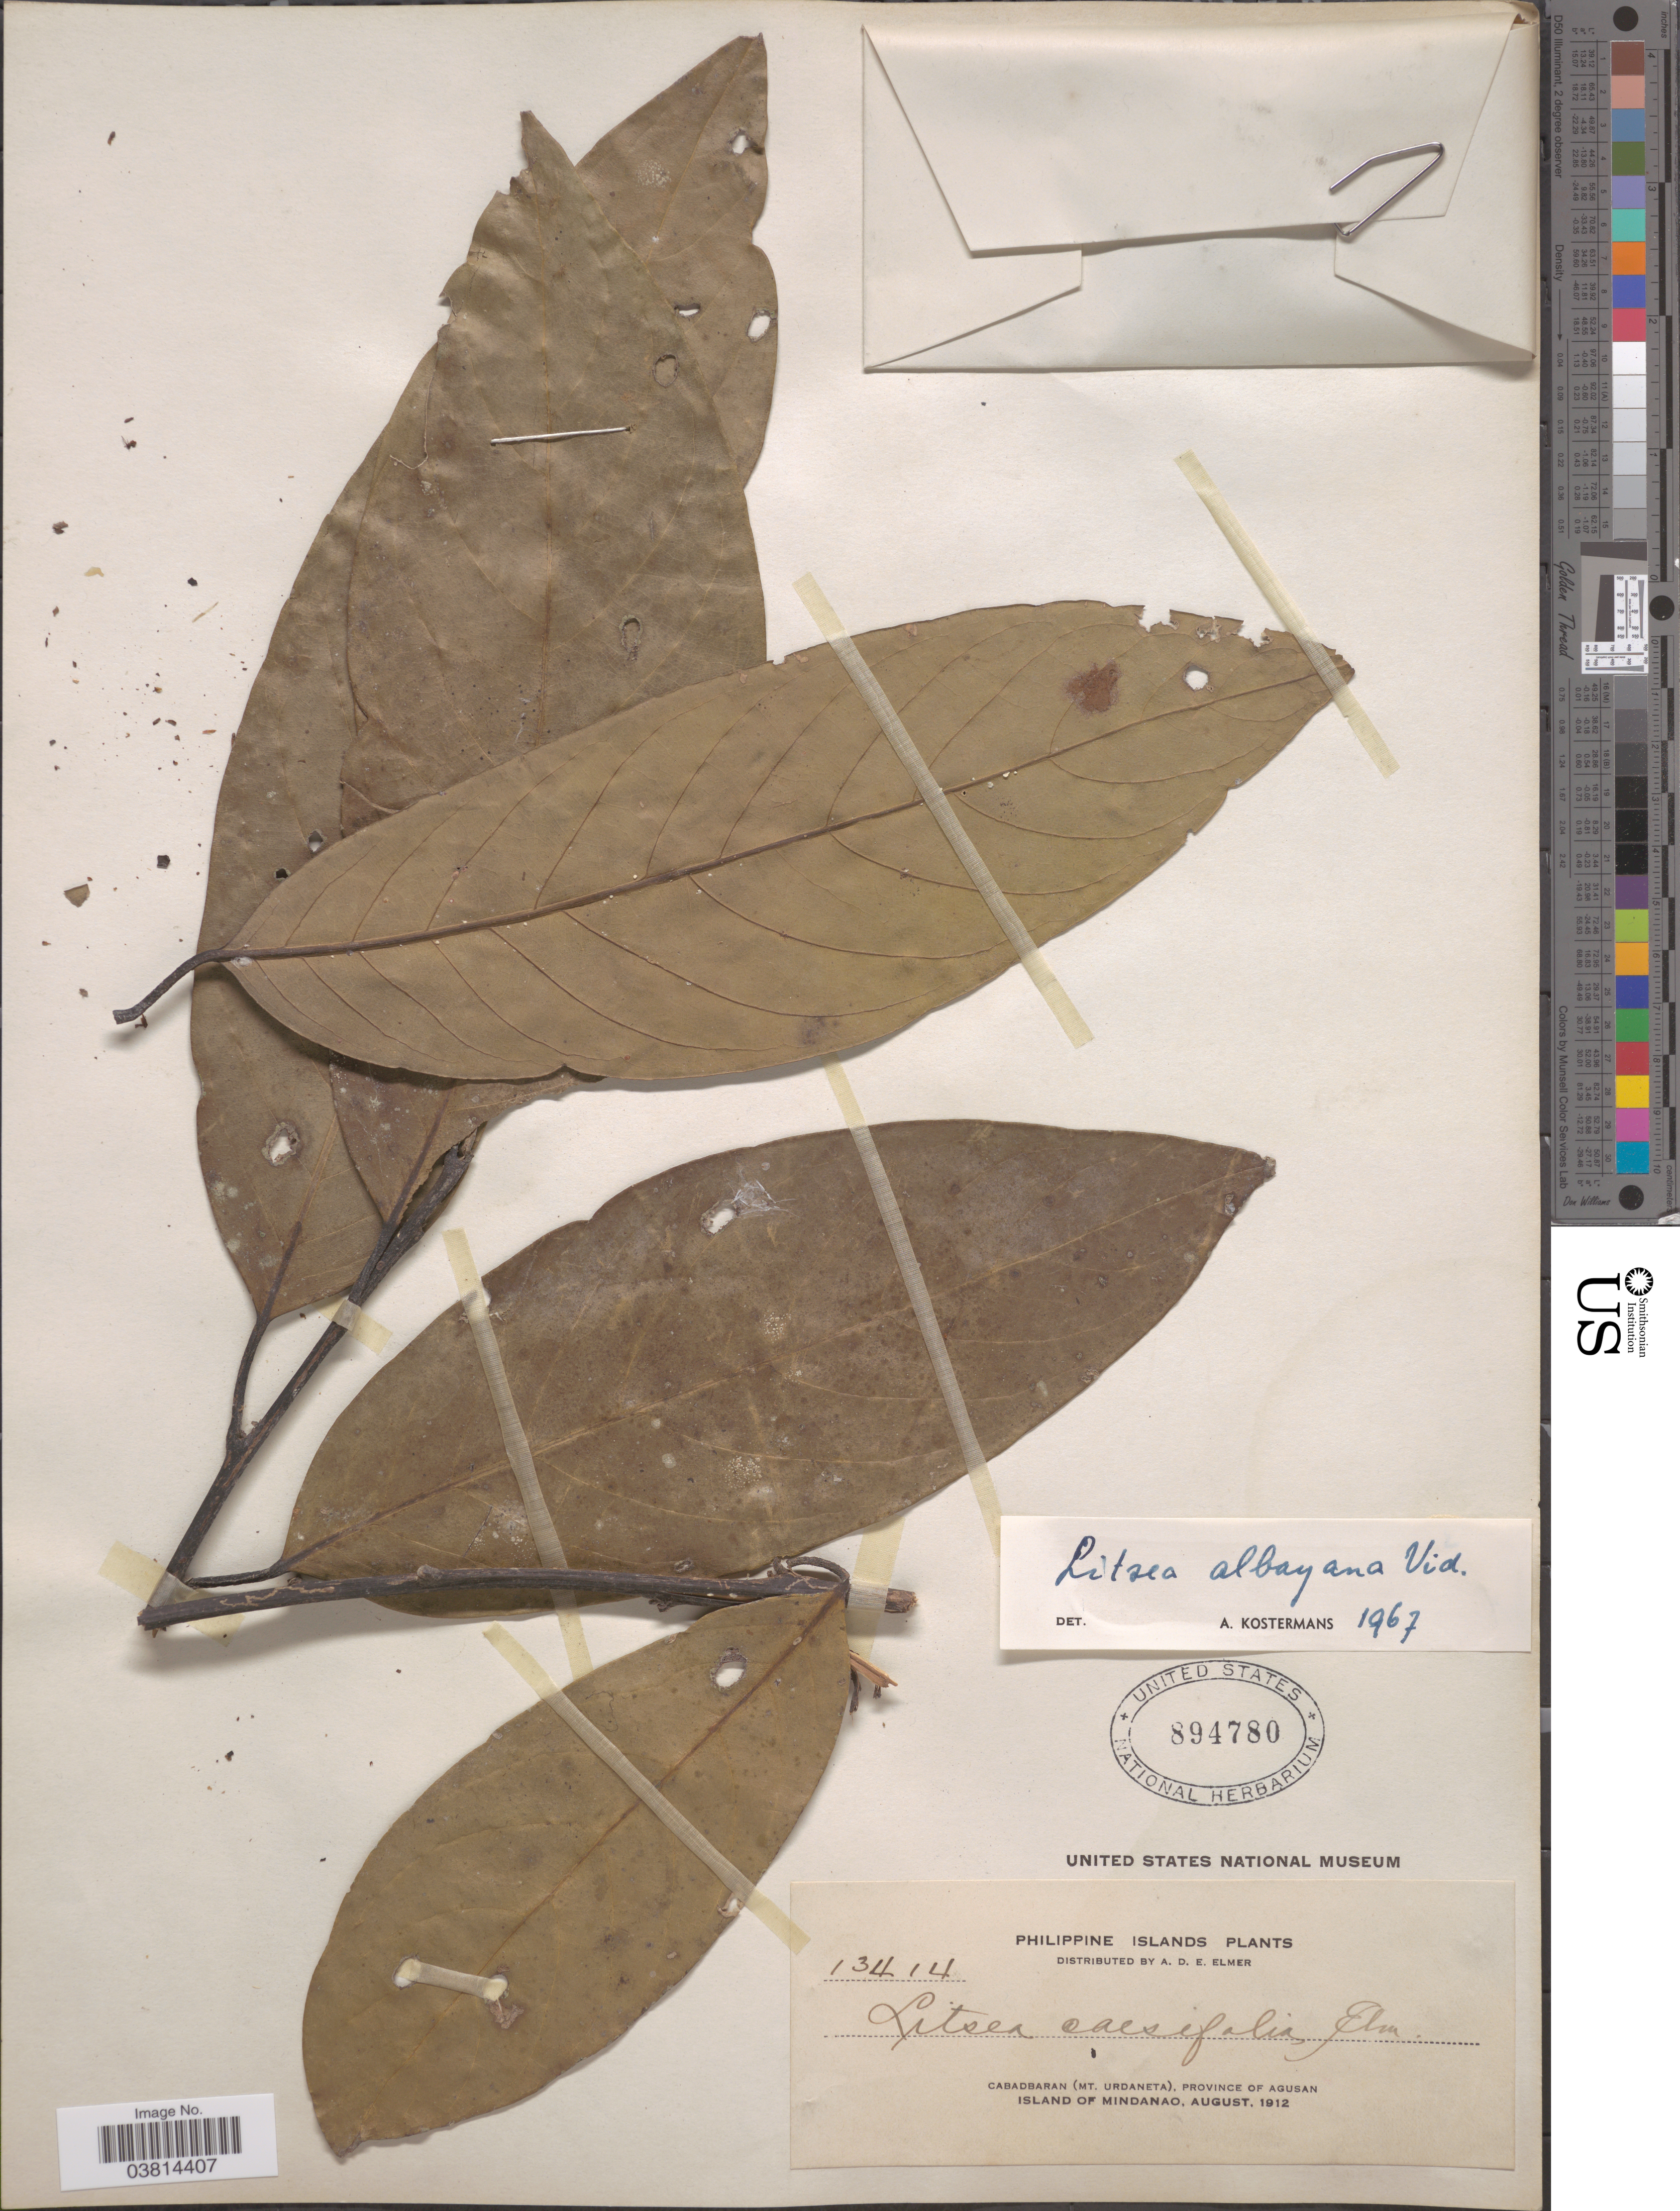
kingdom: Plantae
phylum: Tracheophyta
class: Magnoliopsida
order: Laurales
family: Lauraceae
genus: Litsea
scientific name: Litsea albayana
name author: S. Vidal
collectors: A. D. E. Elmer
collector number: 13414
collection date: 1912-08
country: Philippines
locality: Cabadbaran (Mt. Urbaneta), Province of Agusan. Island of Mindanao.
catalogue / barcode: US 894780